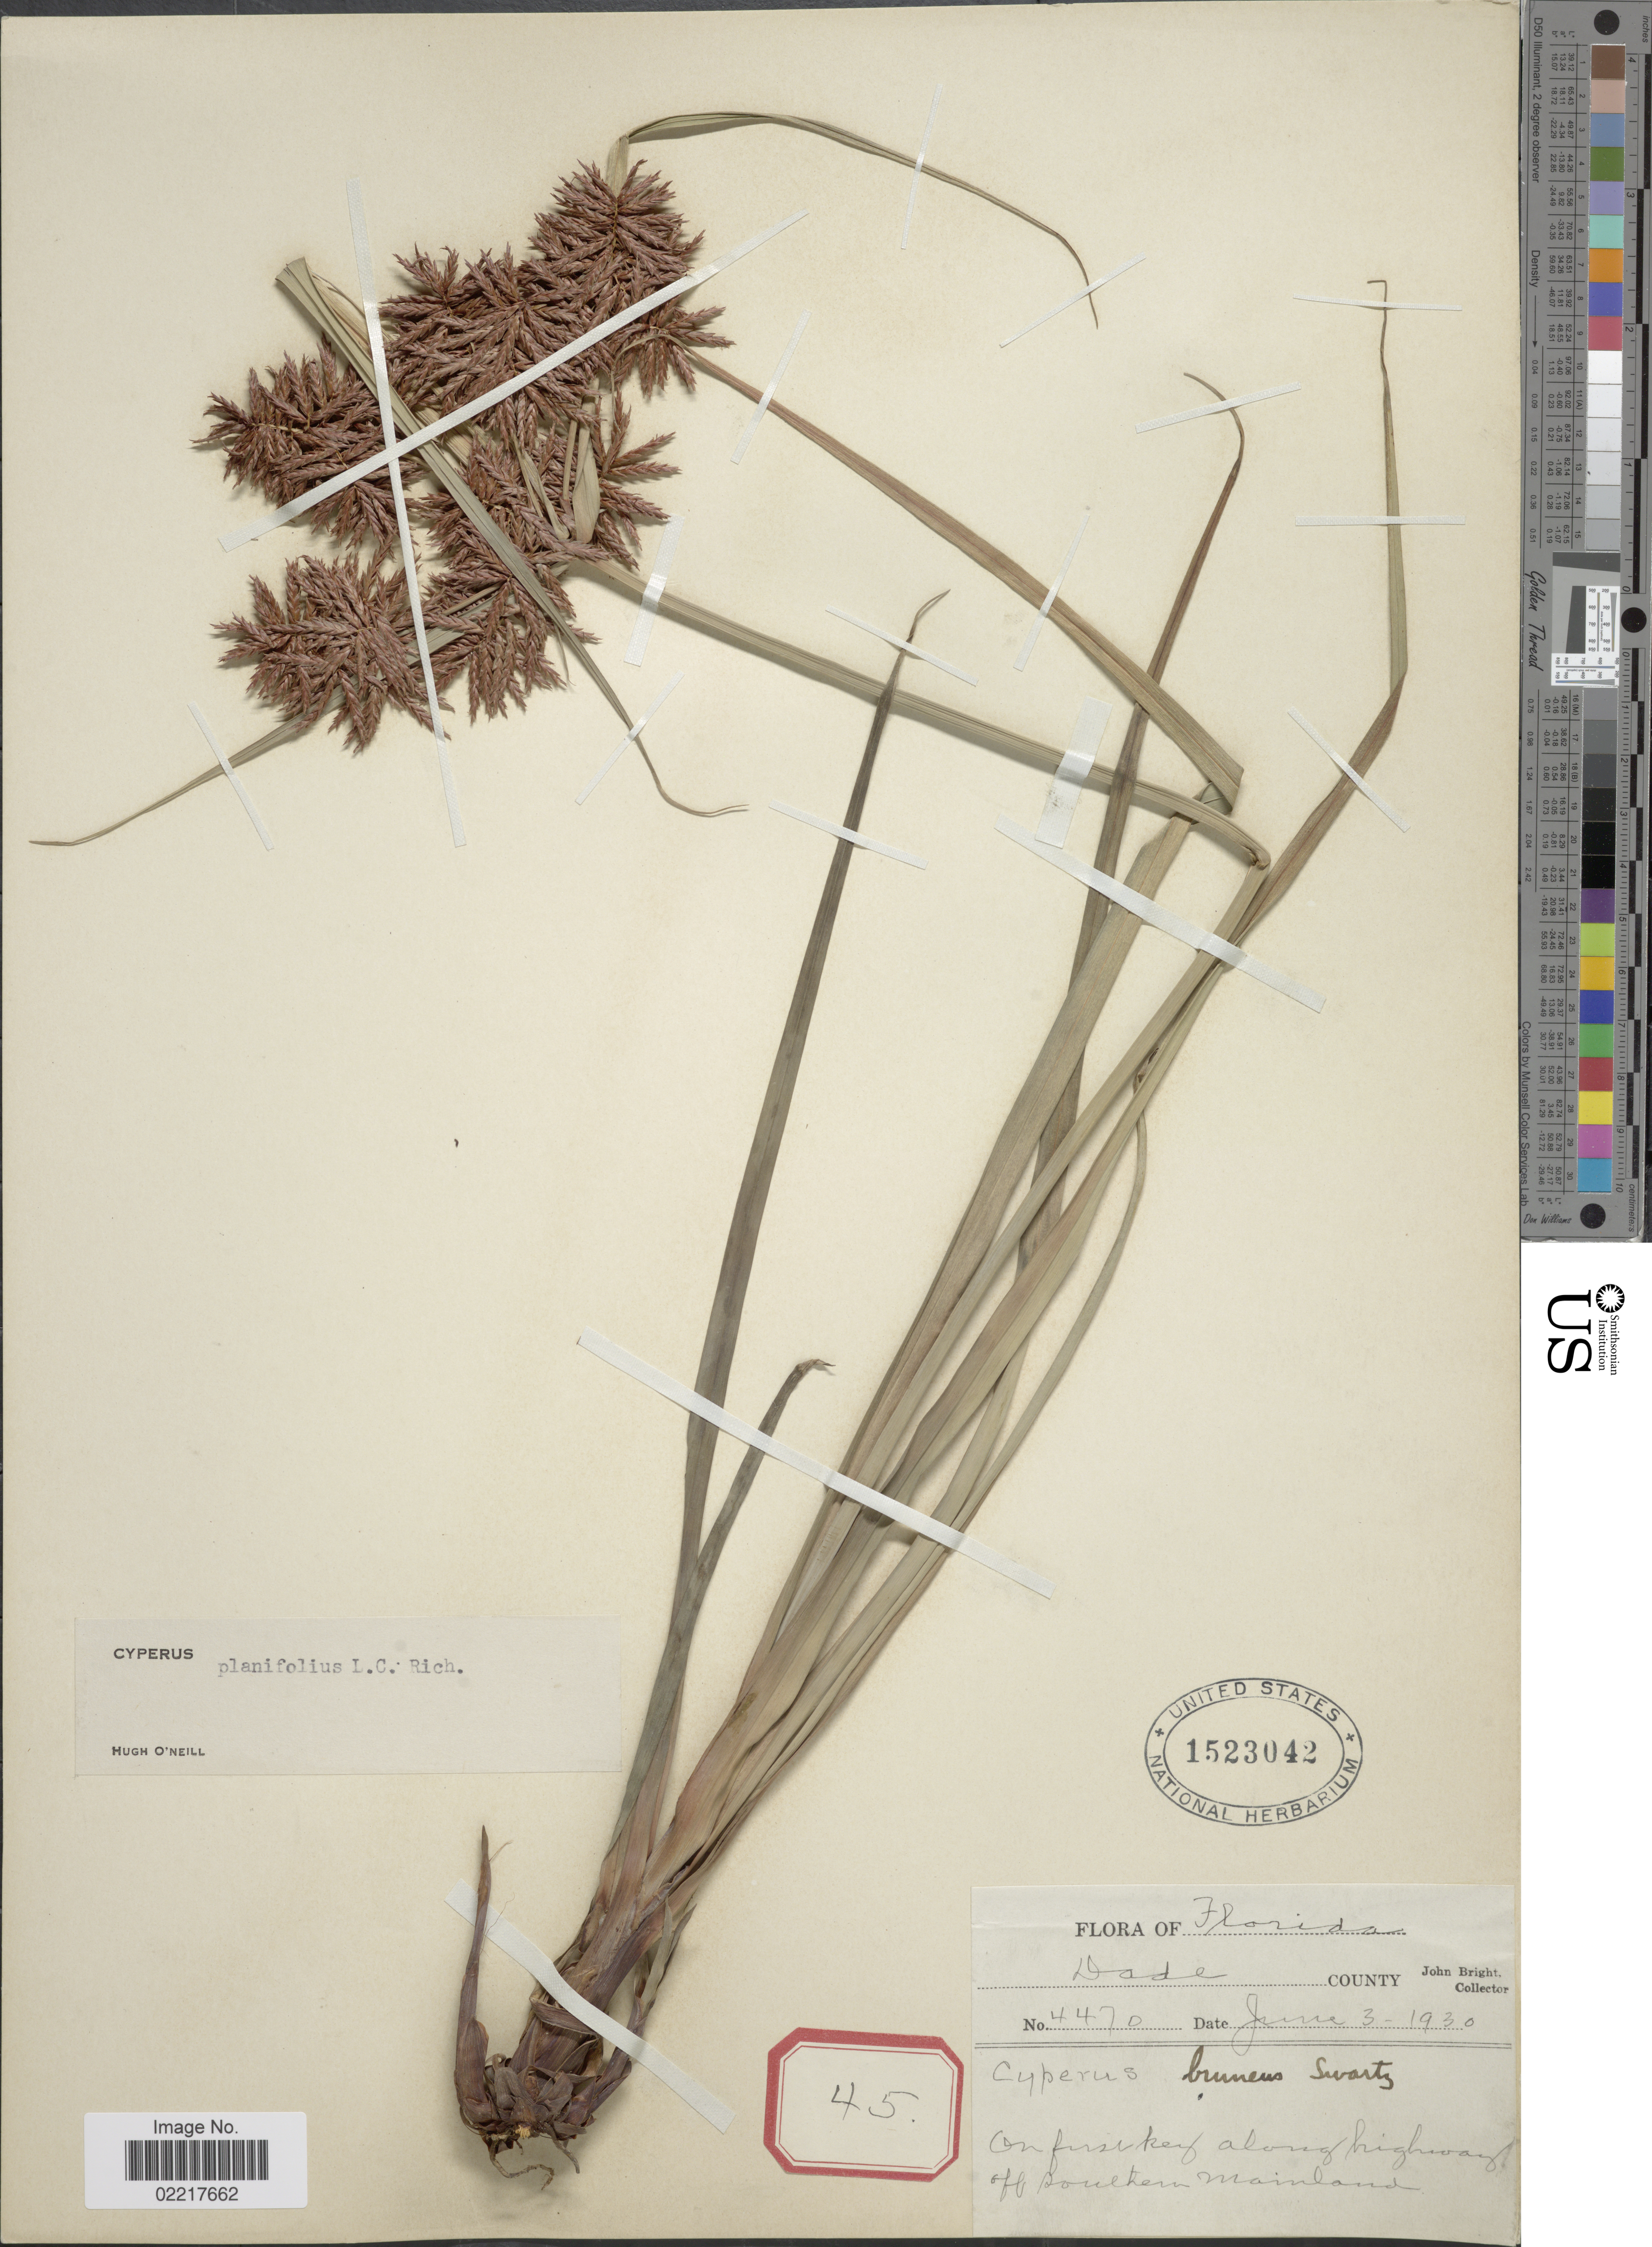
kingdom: Plantae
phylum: Tracheophyta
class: Liliopsida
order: Poales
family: Cyperaceae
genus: Cyperus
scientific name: Cyperus planifolius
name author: Rich.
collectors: J. Bright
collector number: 4470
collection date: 1930-06-03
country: United States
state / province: Florida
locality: Dade County, along highway off Southern Mainland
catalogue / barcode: US 1523042